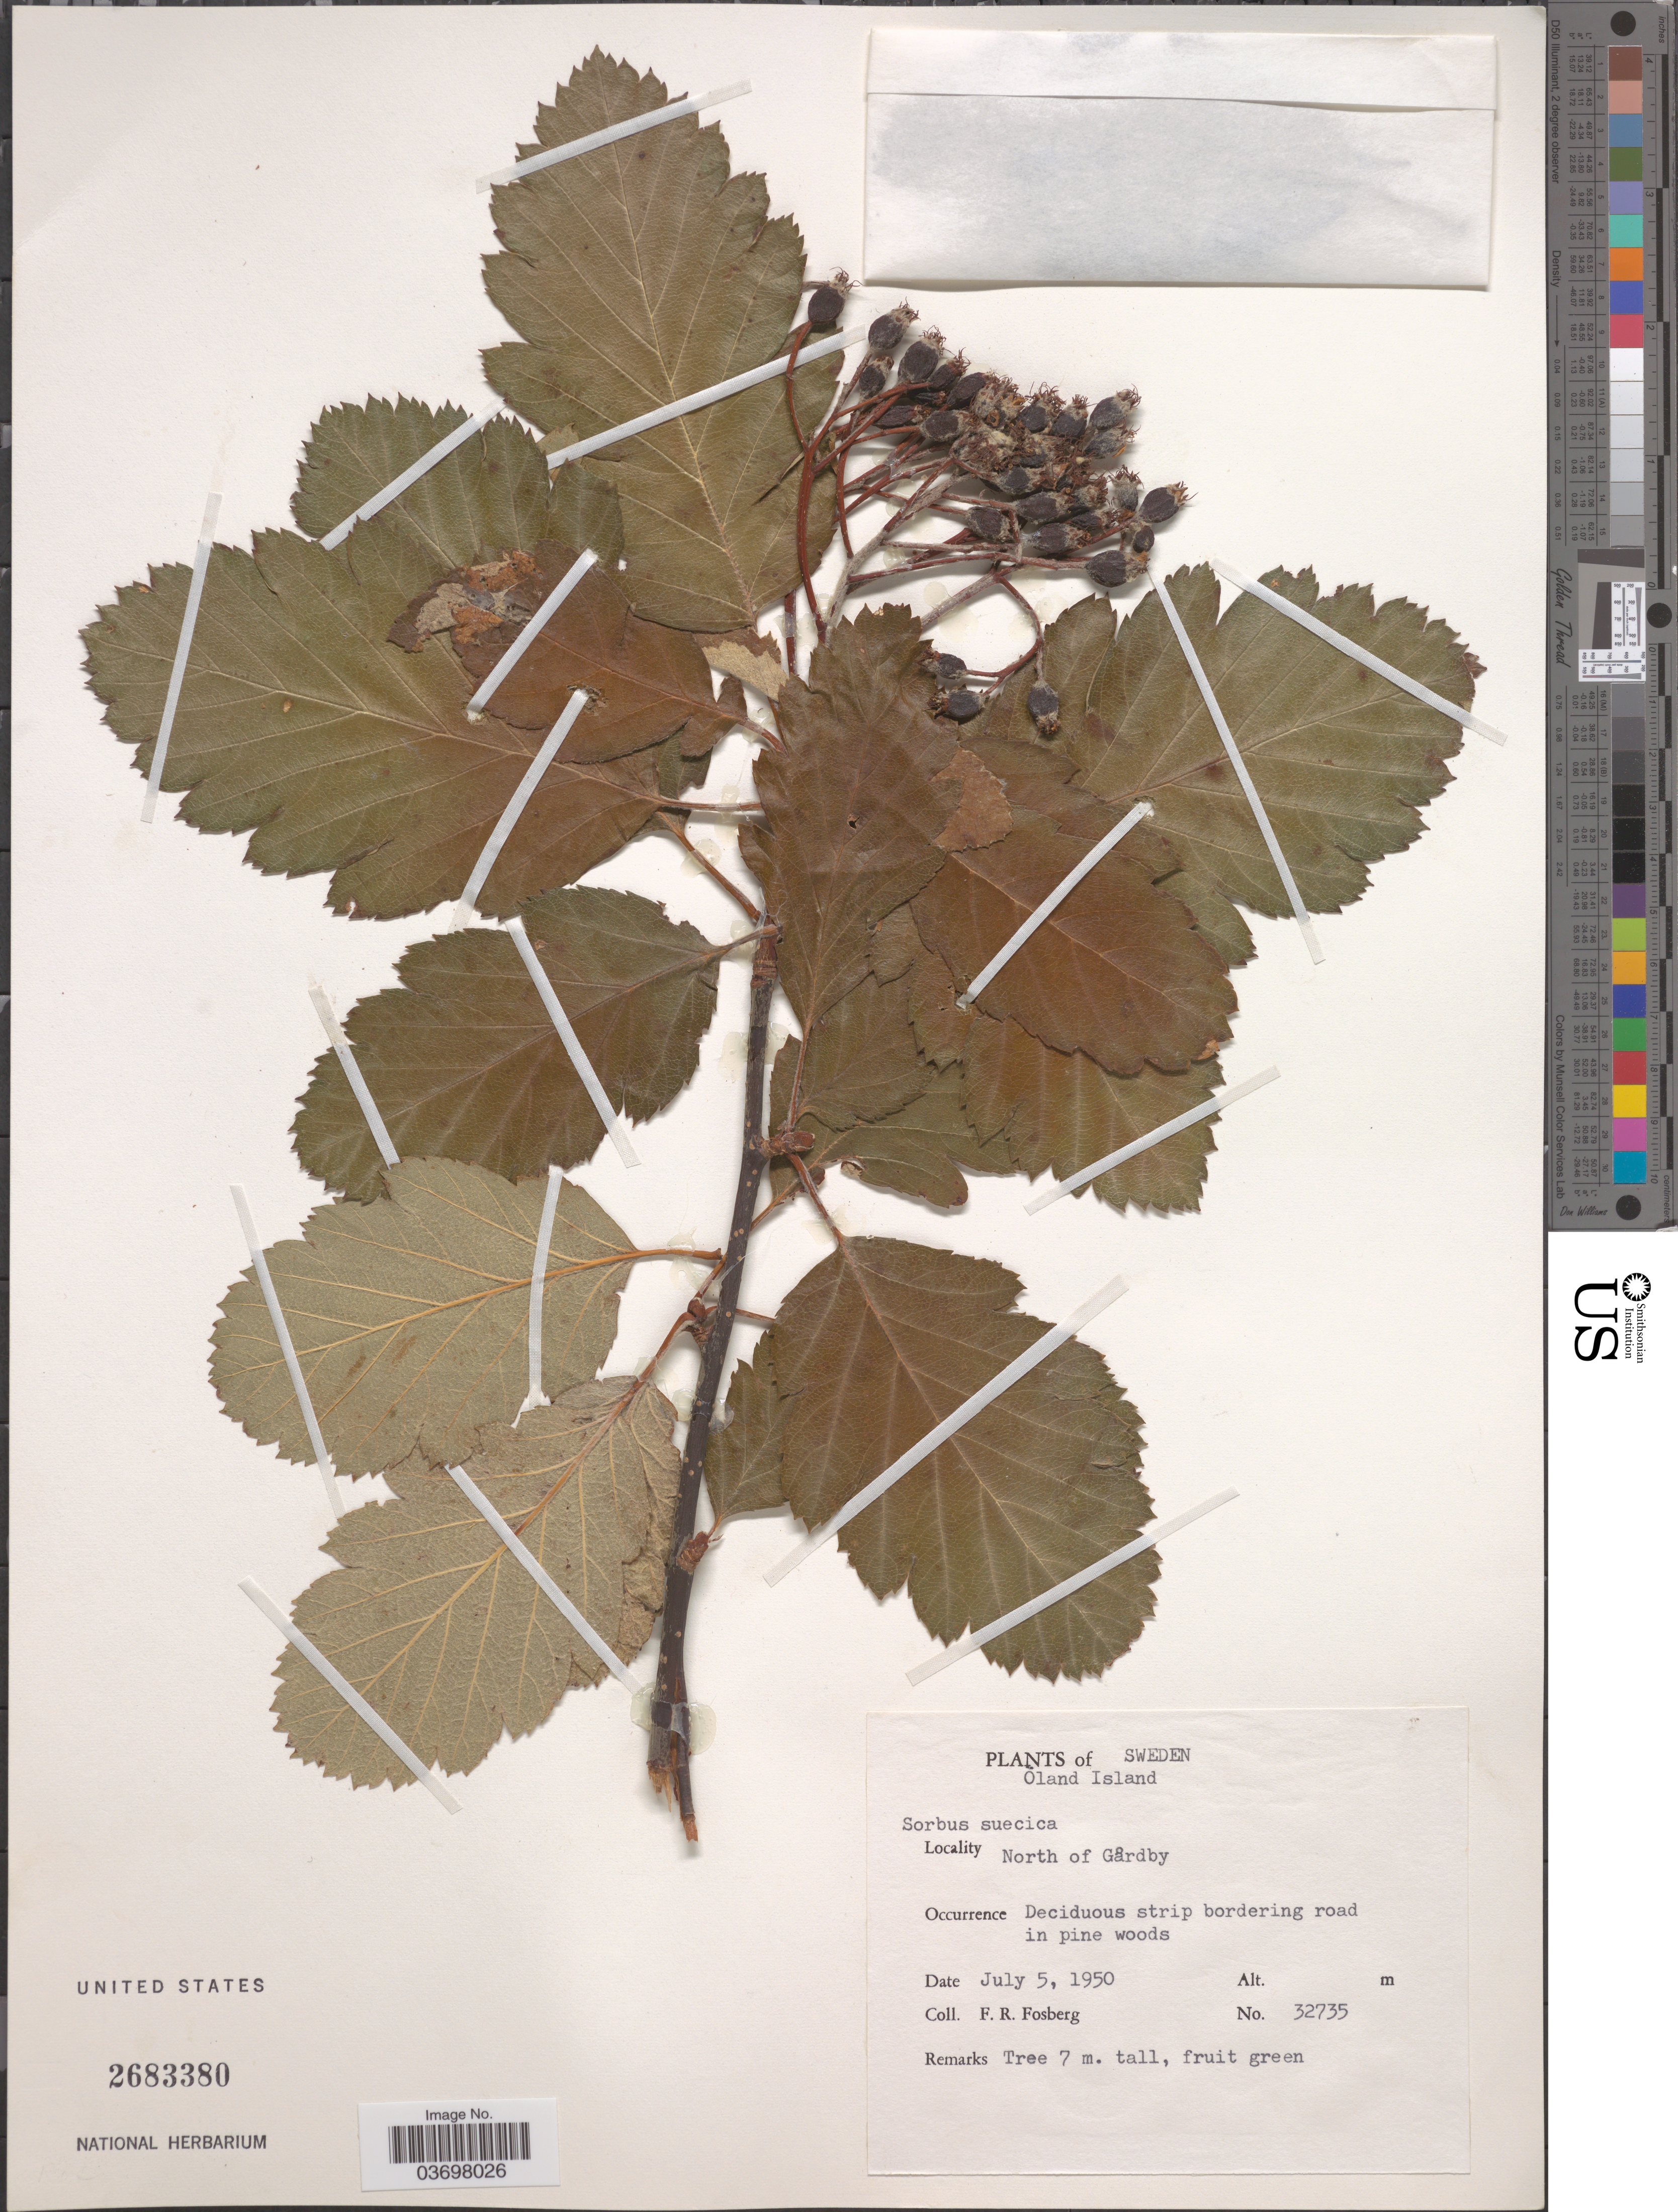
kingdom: Plantae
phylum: Tracheophyta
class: Magnoliopsida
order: Rosales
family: Rosaceae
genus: Sorbus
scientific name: Sorbus suecica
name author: (L.) Krok ex Hedl.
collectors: F. R. Fosberg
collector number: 32735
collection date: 1950-07-05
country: Sweden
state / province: Kalmar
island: Oland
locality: Oland Island. North of Gårdby.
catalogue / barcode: US 2683380